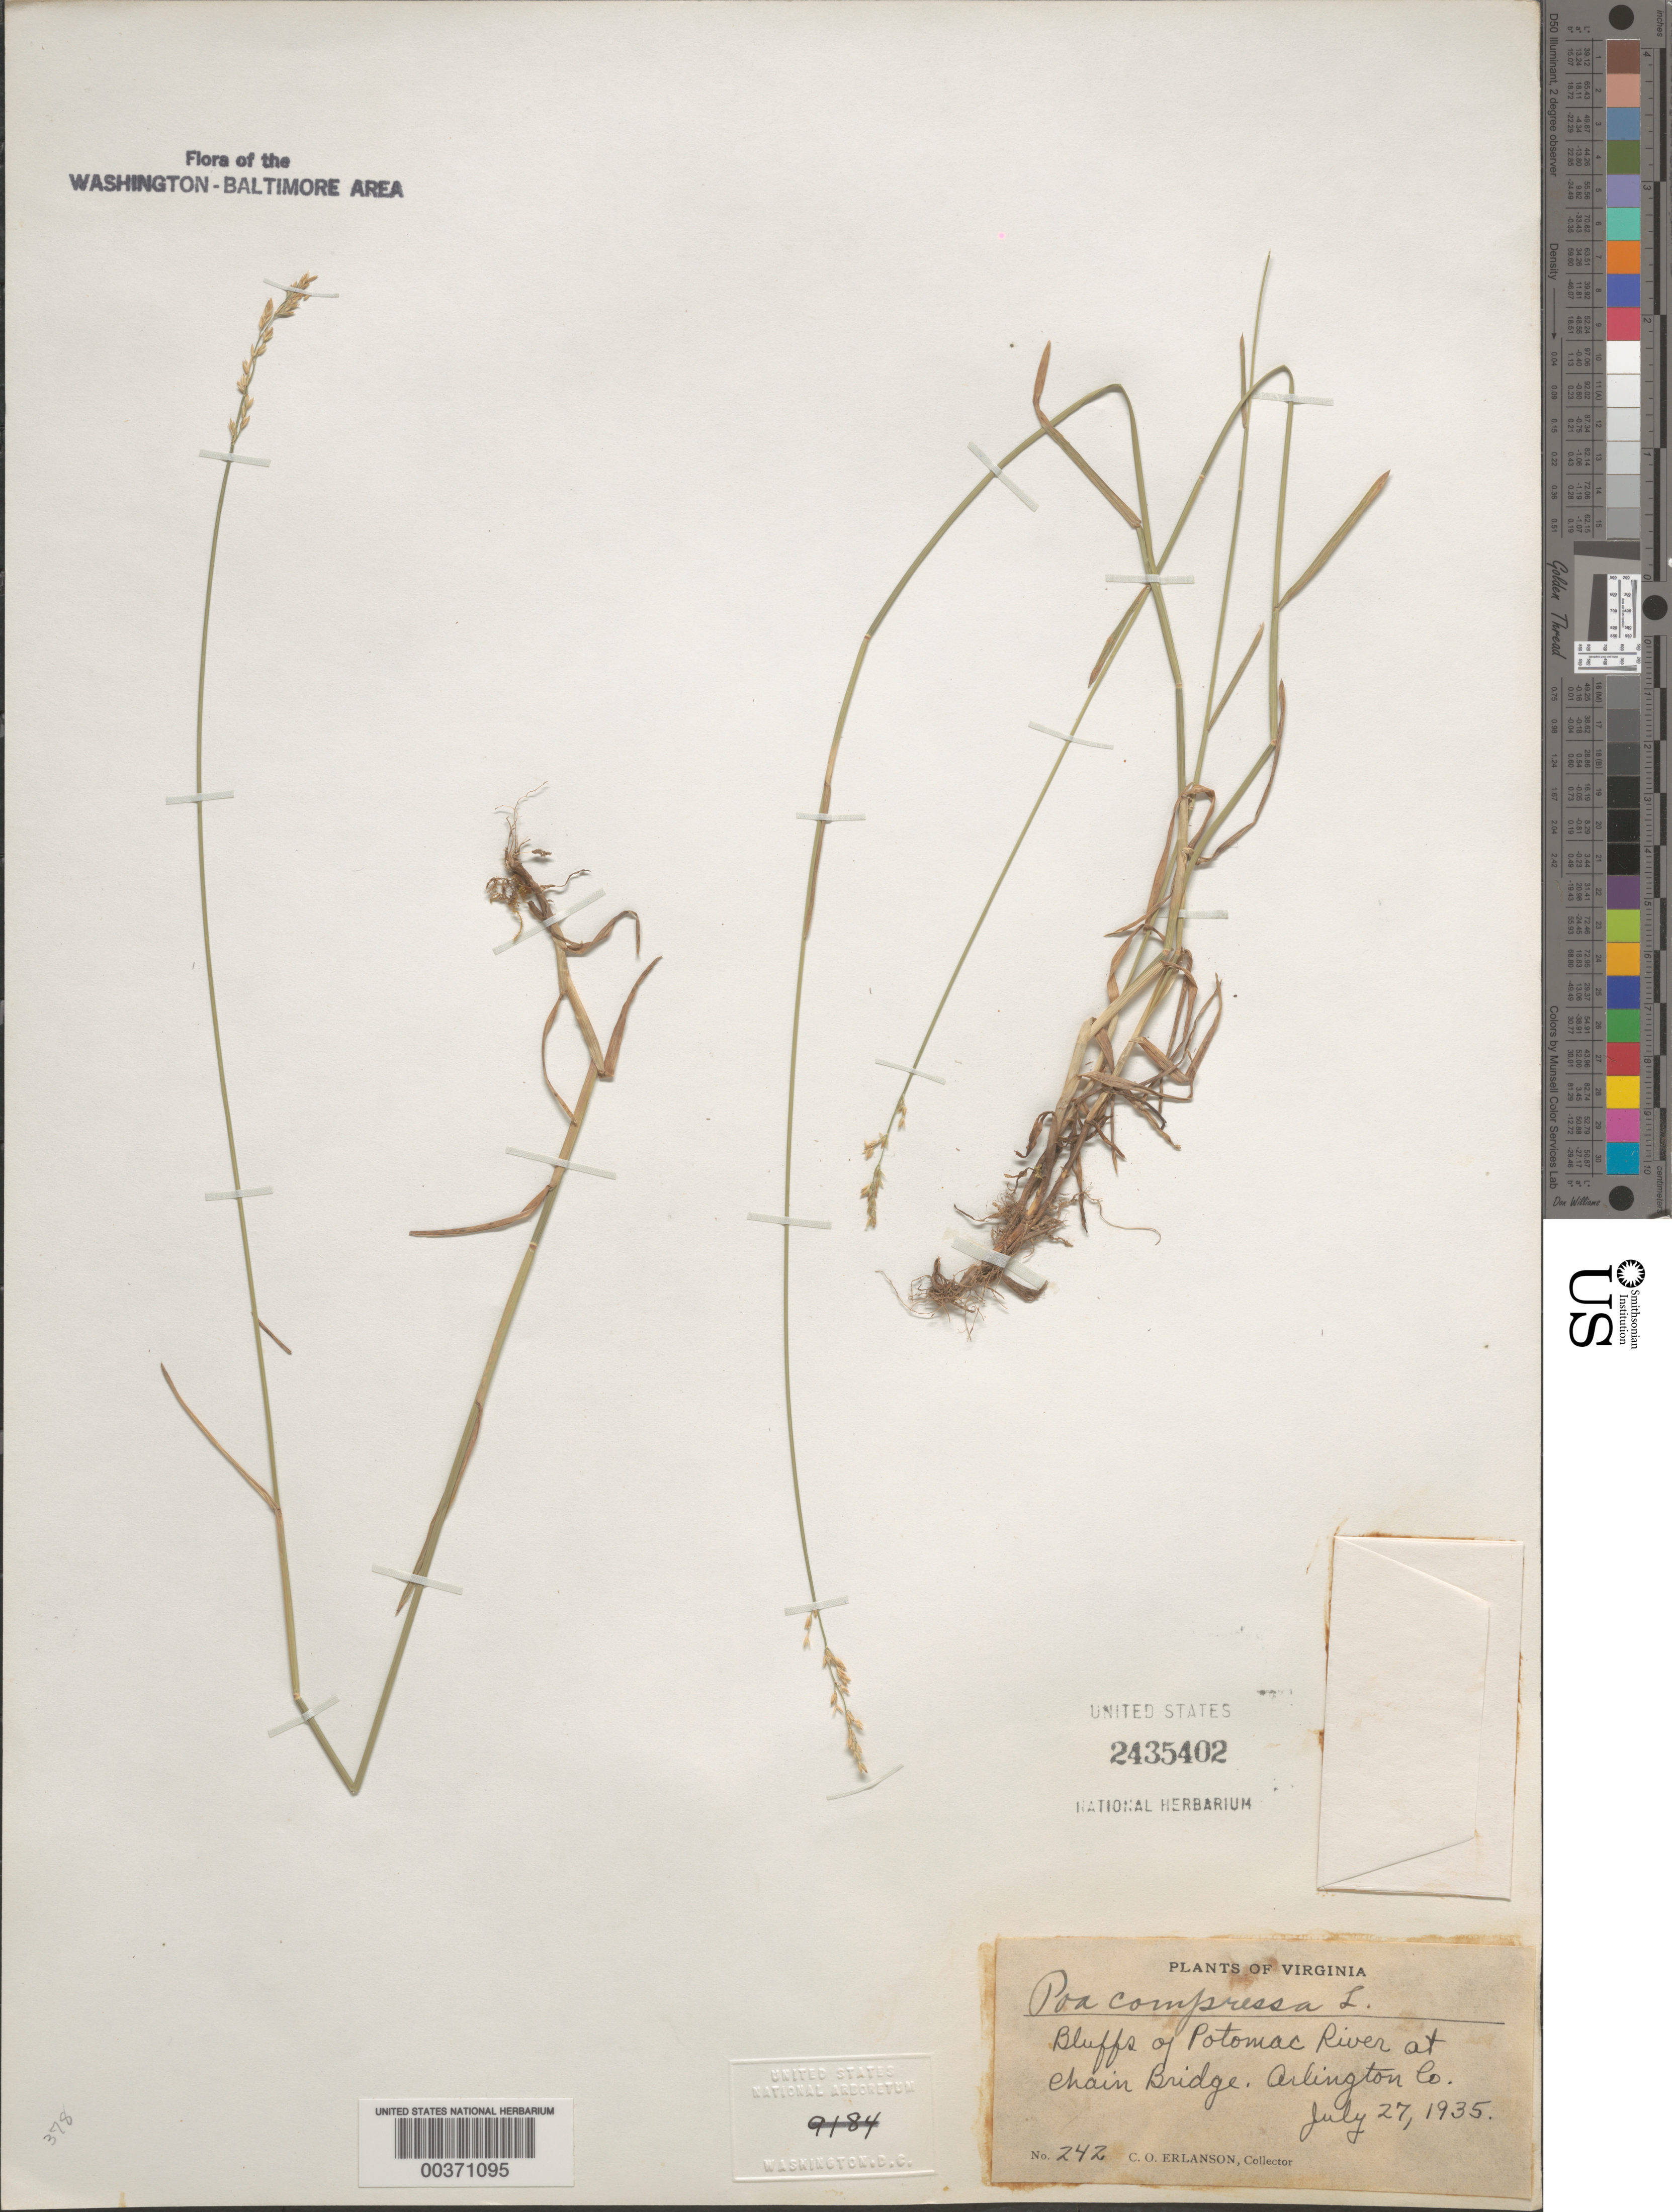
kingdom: Plantae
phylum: Tracheophyta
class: Liliopsida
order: Poales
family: Poaceae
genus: Poa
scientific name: Poa compressa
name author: L.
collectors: C. O. Erlanson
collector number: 242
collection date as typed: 27 Jul 1935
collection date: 1935-07-27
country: United States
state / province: Virginia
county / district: Arlington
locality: Bluffs of Potomac River at Chain Bridge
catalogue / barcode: US 2435402